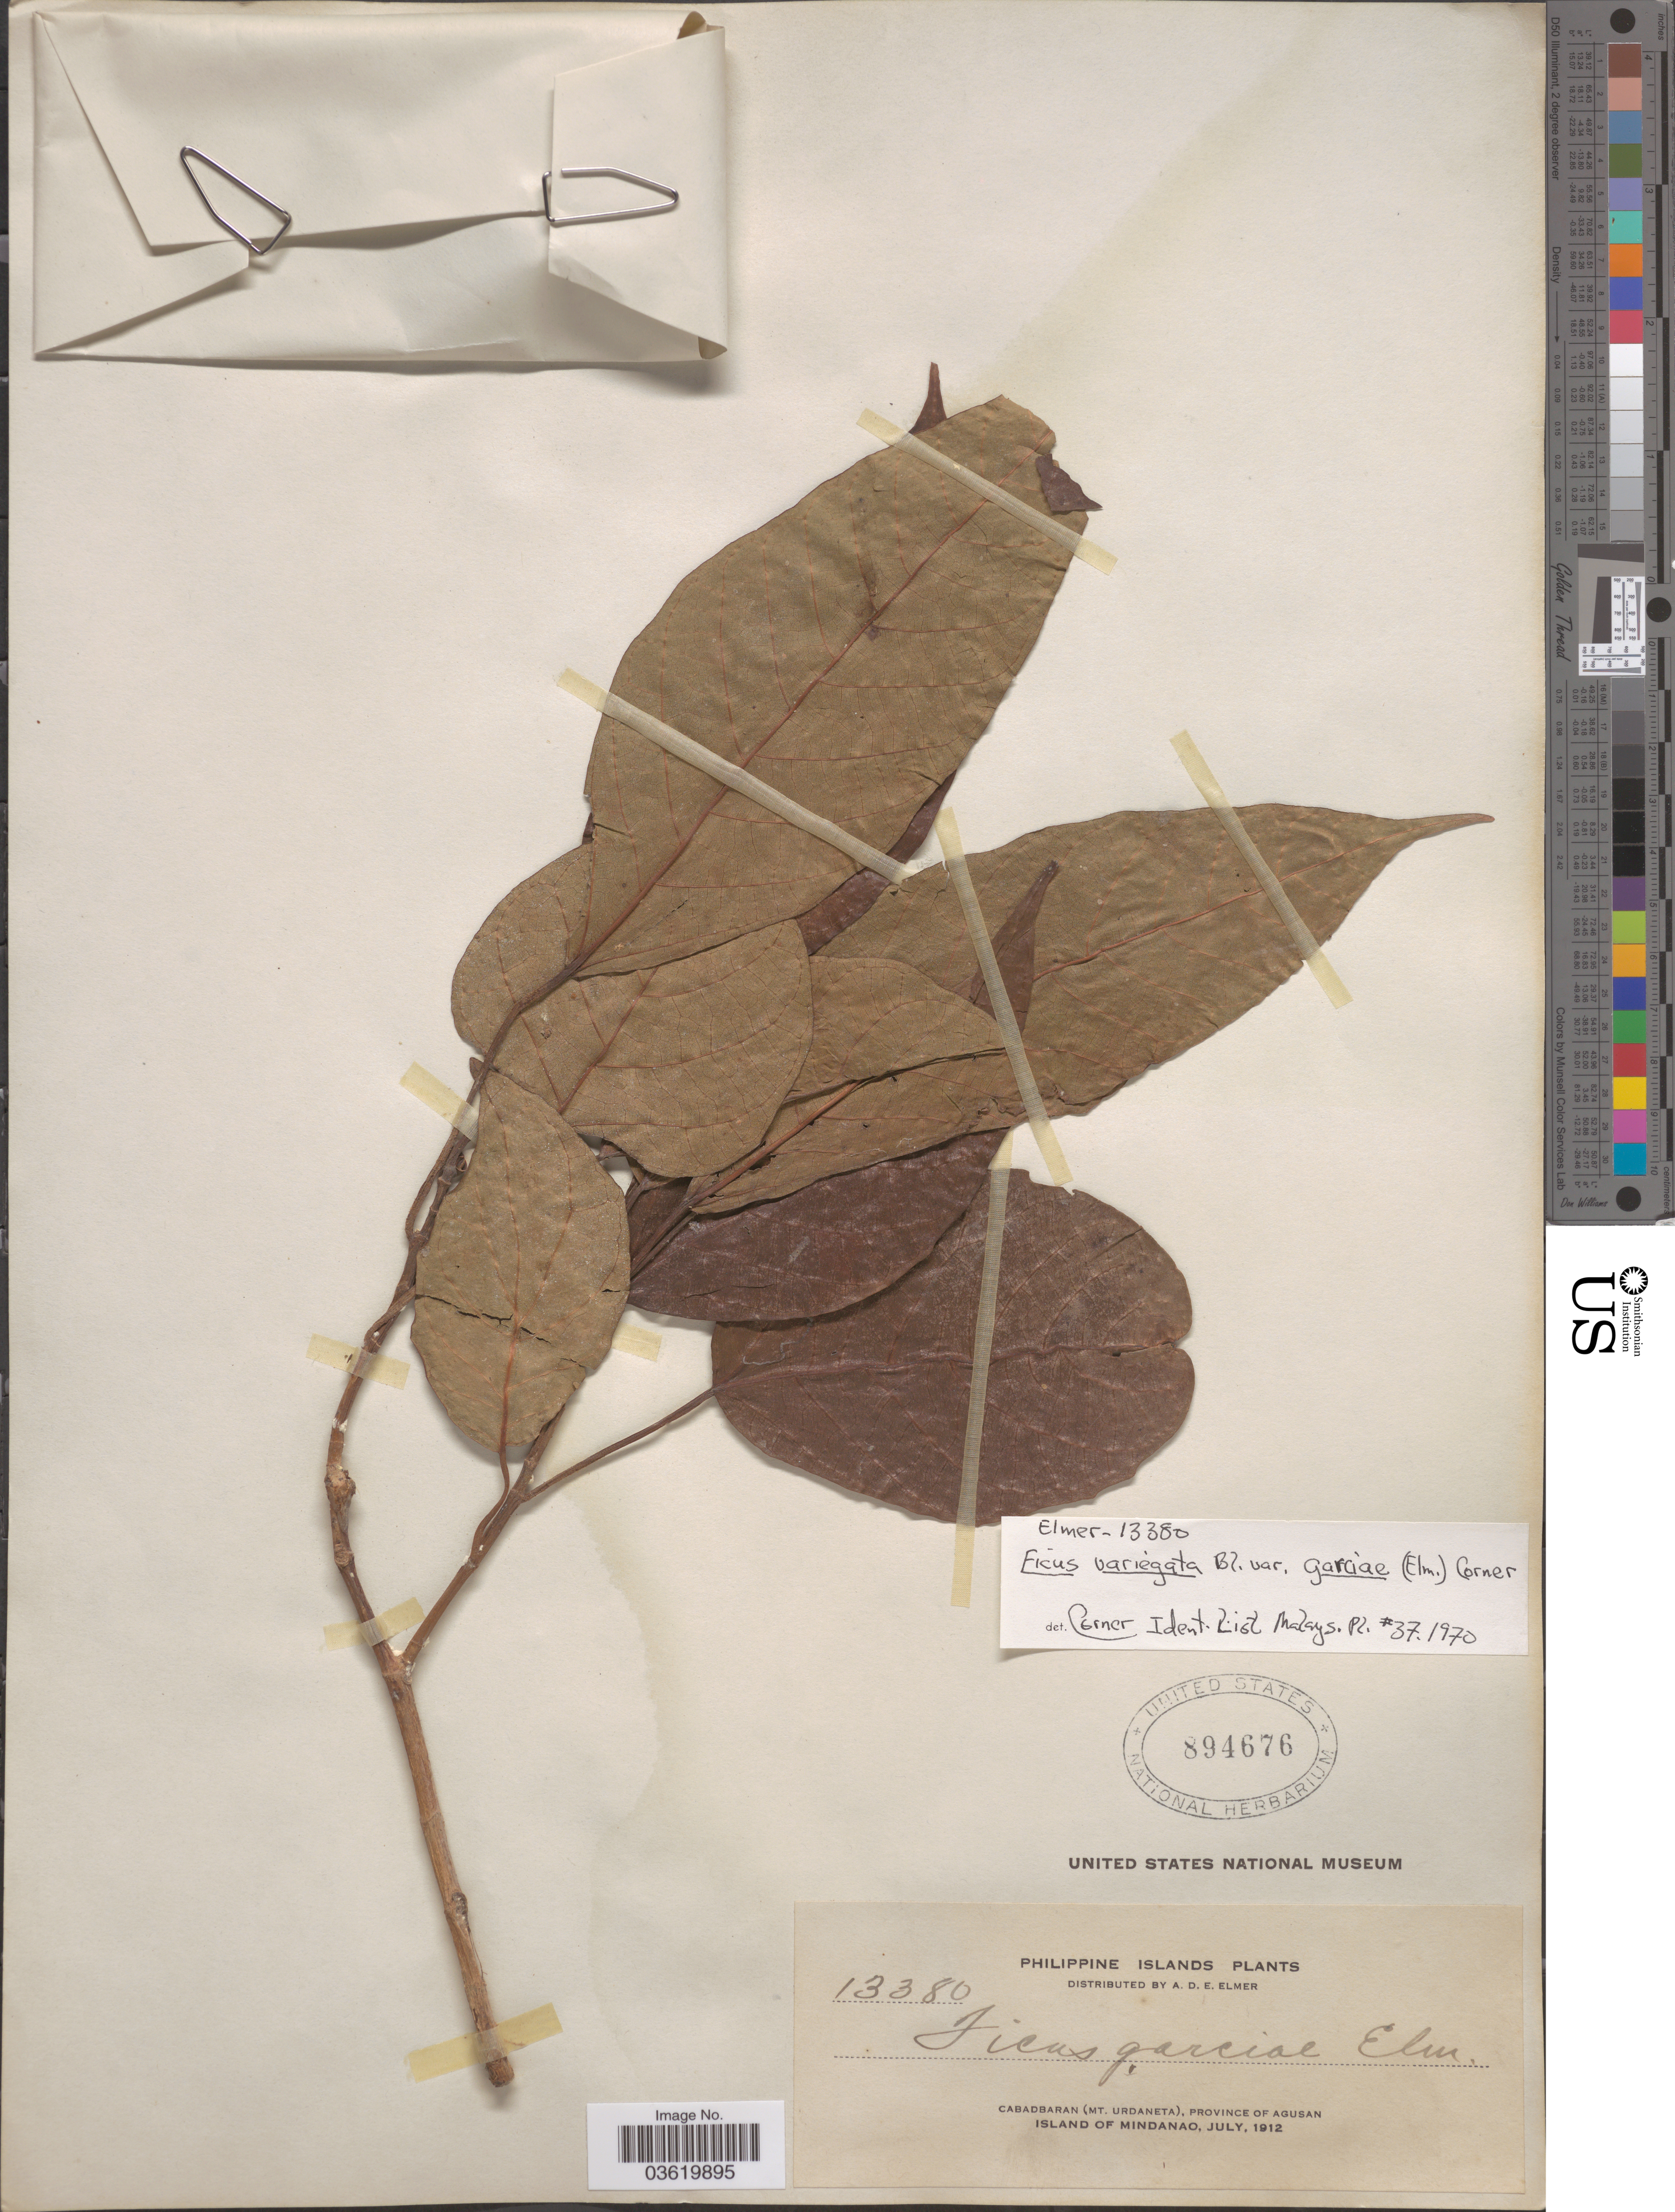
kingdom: Plantae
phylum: Tracheophyta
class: Magnoliopsida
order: Rosales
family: Moraceae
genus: Ficus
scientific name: Ficus variegata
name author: Blume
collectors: A. D. E. Elmer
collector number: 13380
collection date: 1912-07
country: Philippines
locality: Philippine Islands. Cabadbaran (Mt. Urdaneta), Province of Agusan. Island of Mindanao.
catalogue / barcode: US 894676